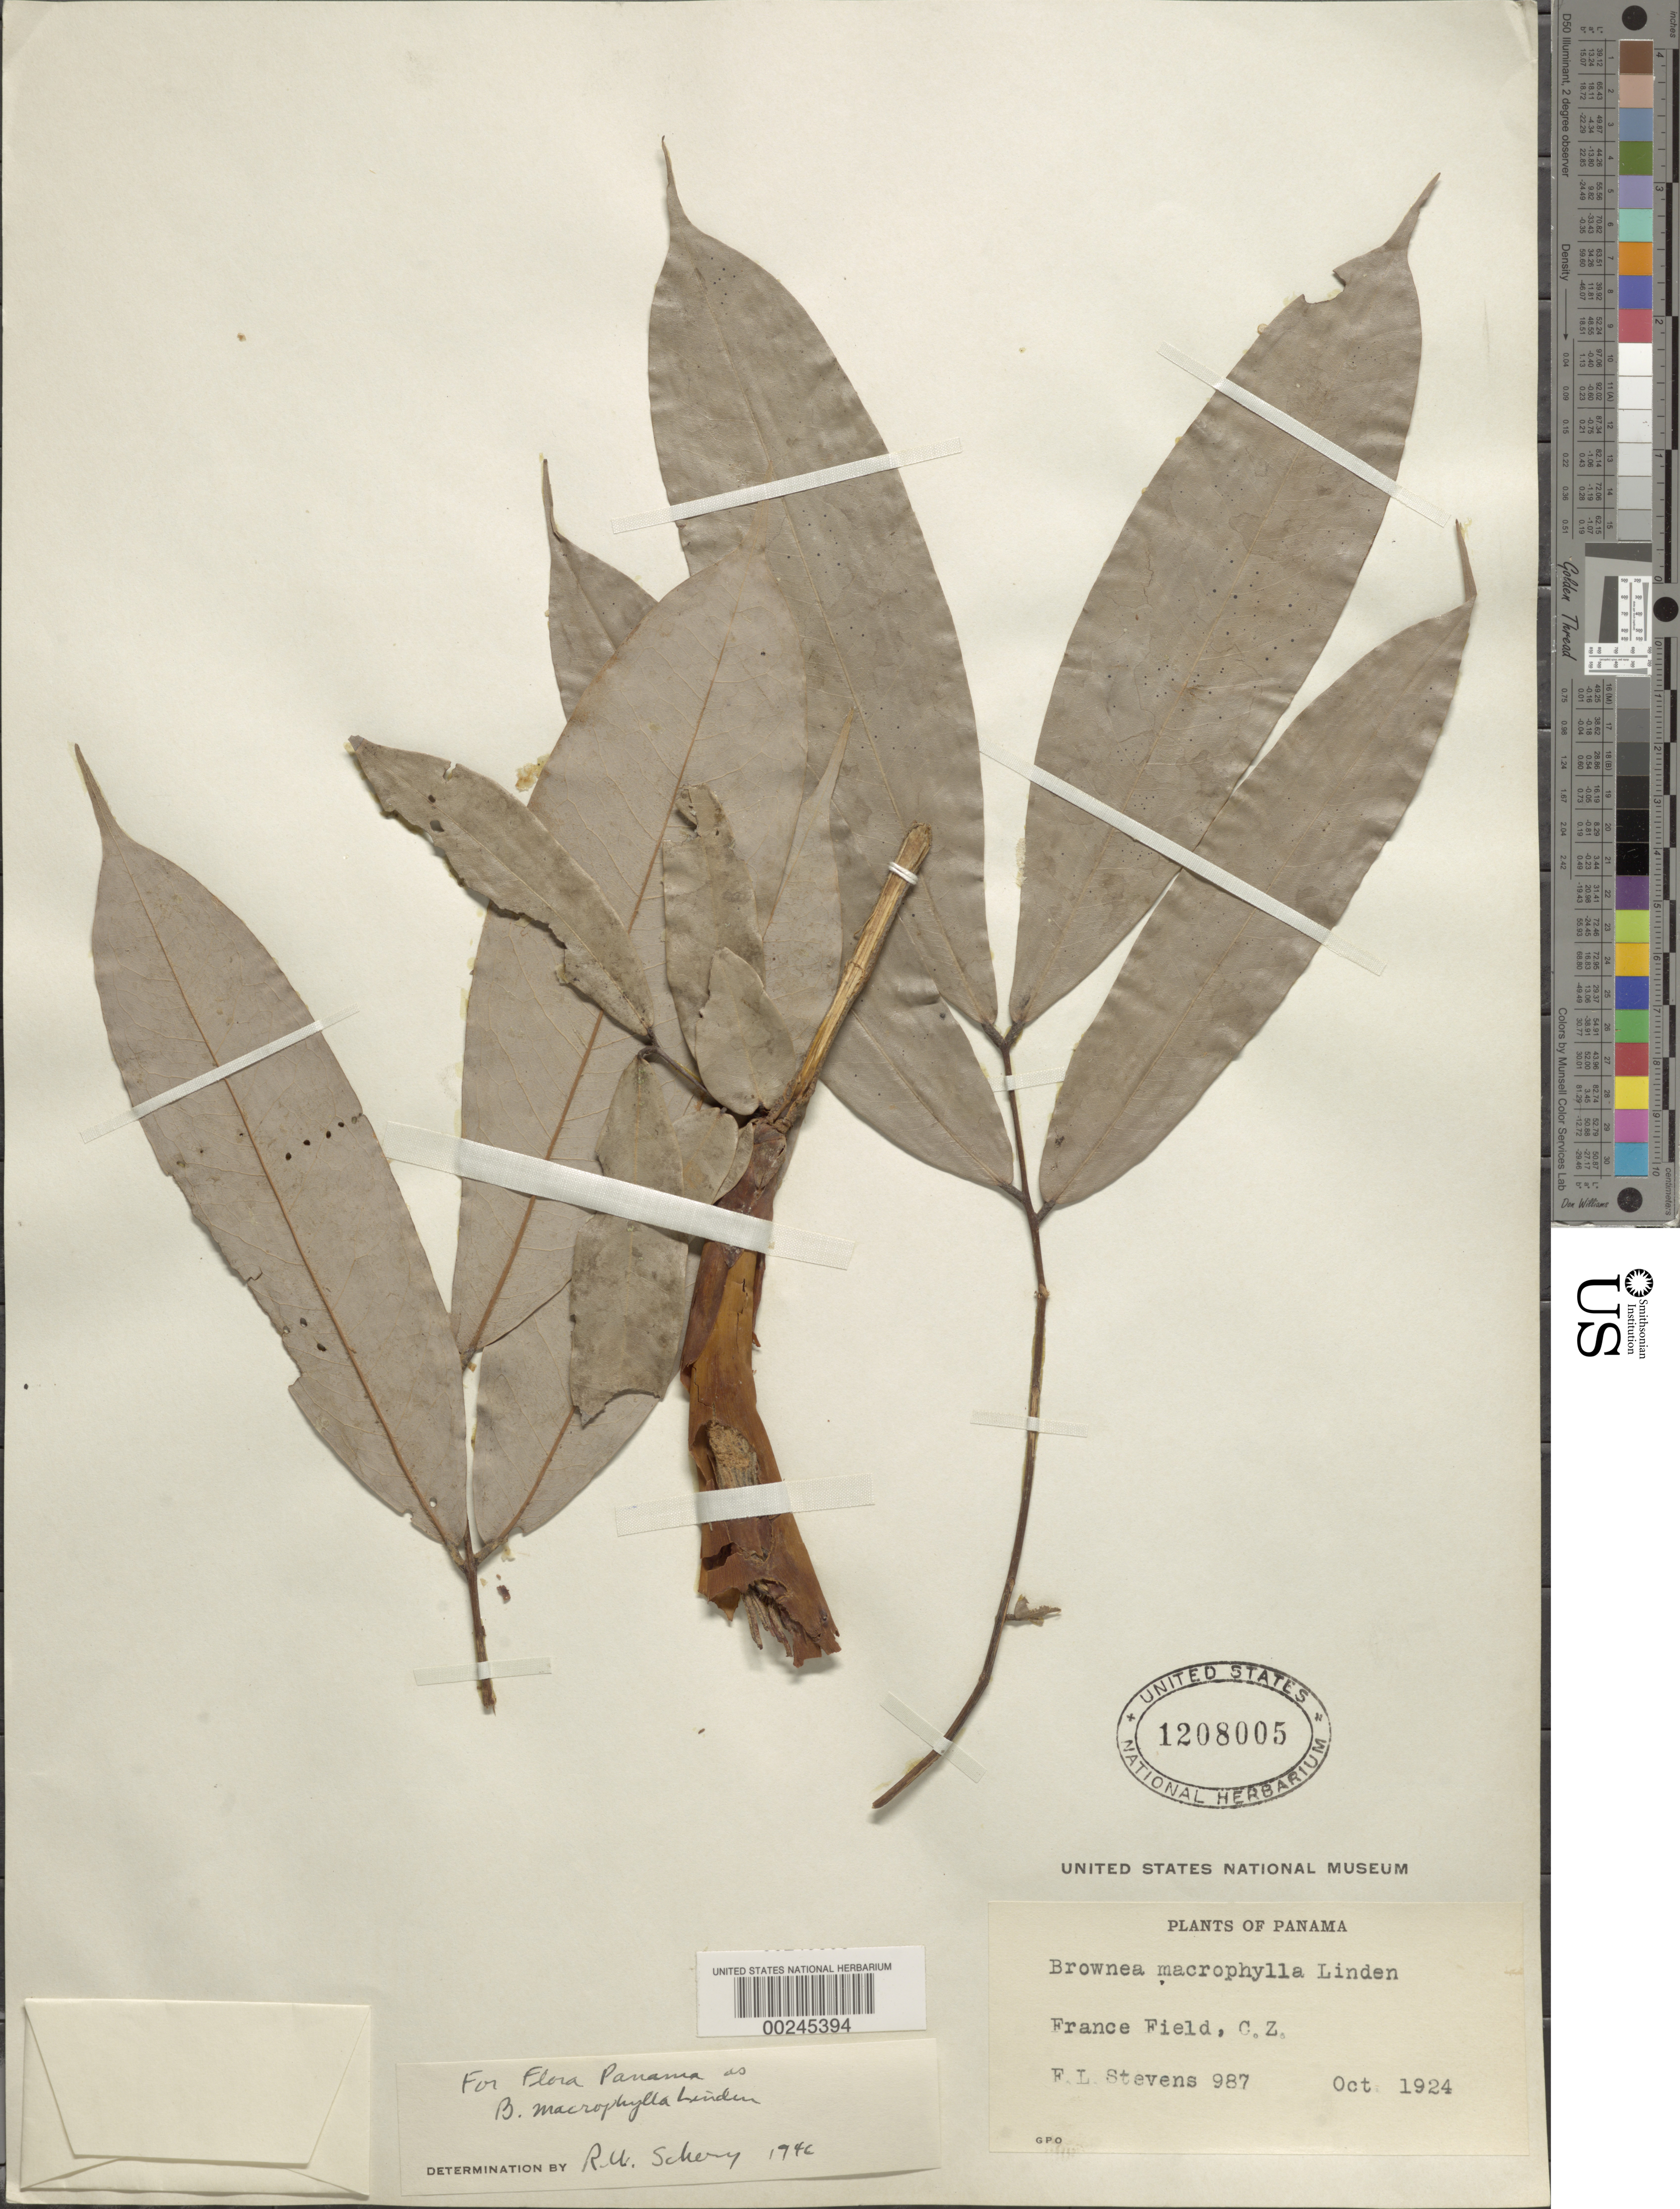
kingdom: Plantae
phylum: Tracheophyta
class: Magnoliopsida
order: Fabales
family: Fabaceae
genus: Brownea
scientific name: Brownea macrophylla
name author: B.L. Linden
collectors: F. L. Stevens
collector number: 987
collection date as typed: Oct 1924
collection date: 1924-10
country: Panama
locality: France Field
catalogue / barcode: US 1208005